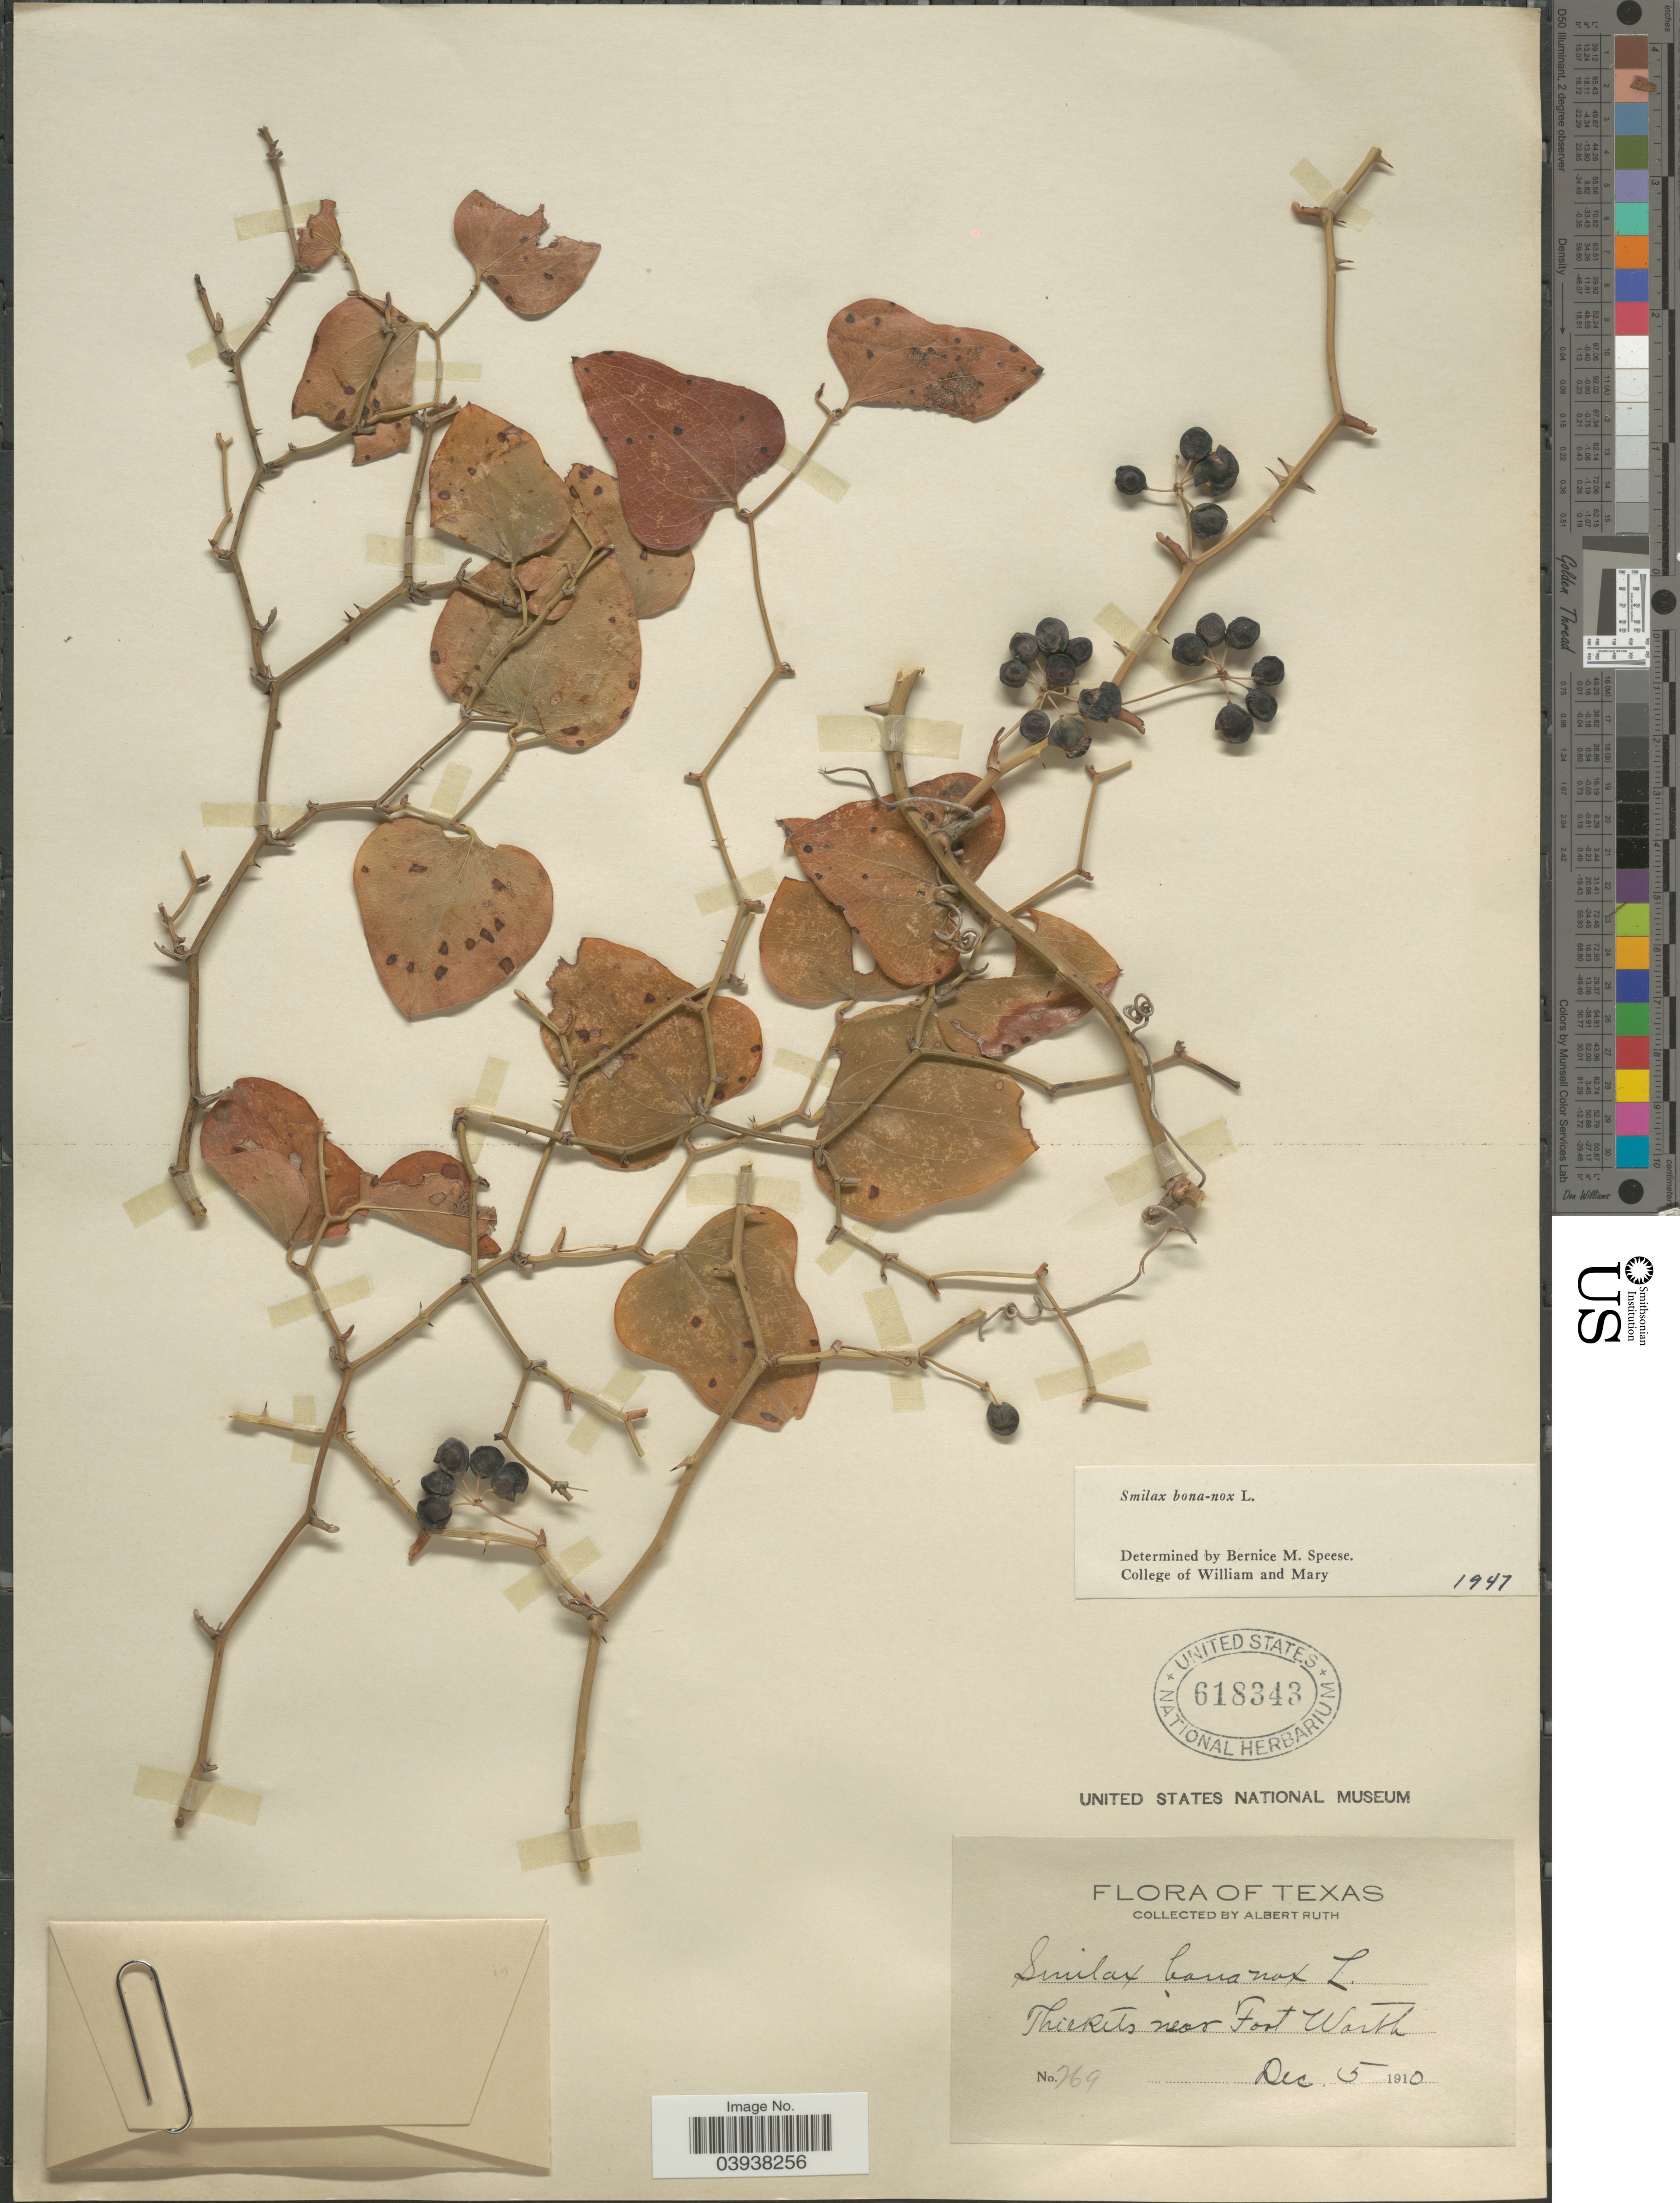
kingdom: Plantae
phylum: Tracheophyta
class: Liliopsida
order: Liliales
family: Smilacaceae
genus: Smilax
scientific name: Smilax bona-nox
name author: L.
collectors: A. Ruth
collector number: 269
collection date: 1910-12-05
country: United States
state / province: Texas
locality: Thickets near Fort Warth.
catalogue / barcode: US 618343